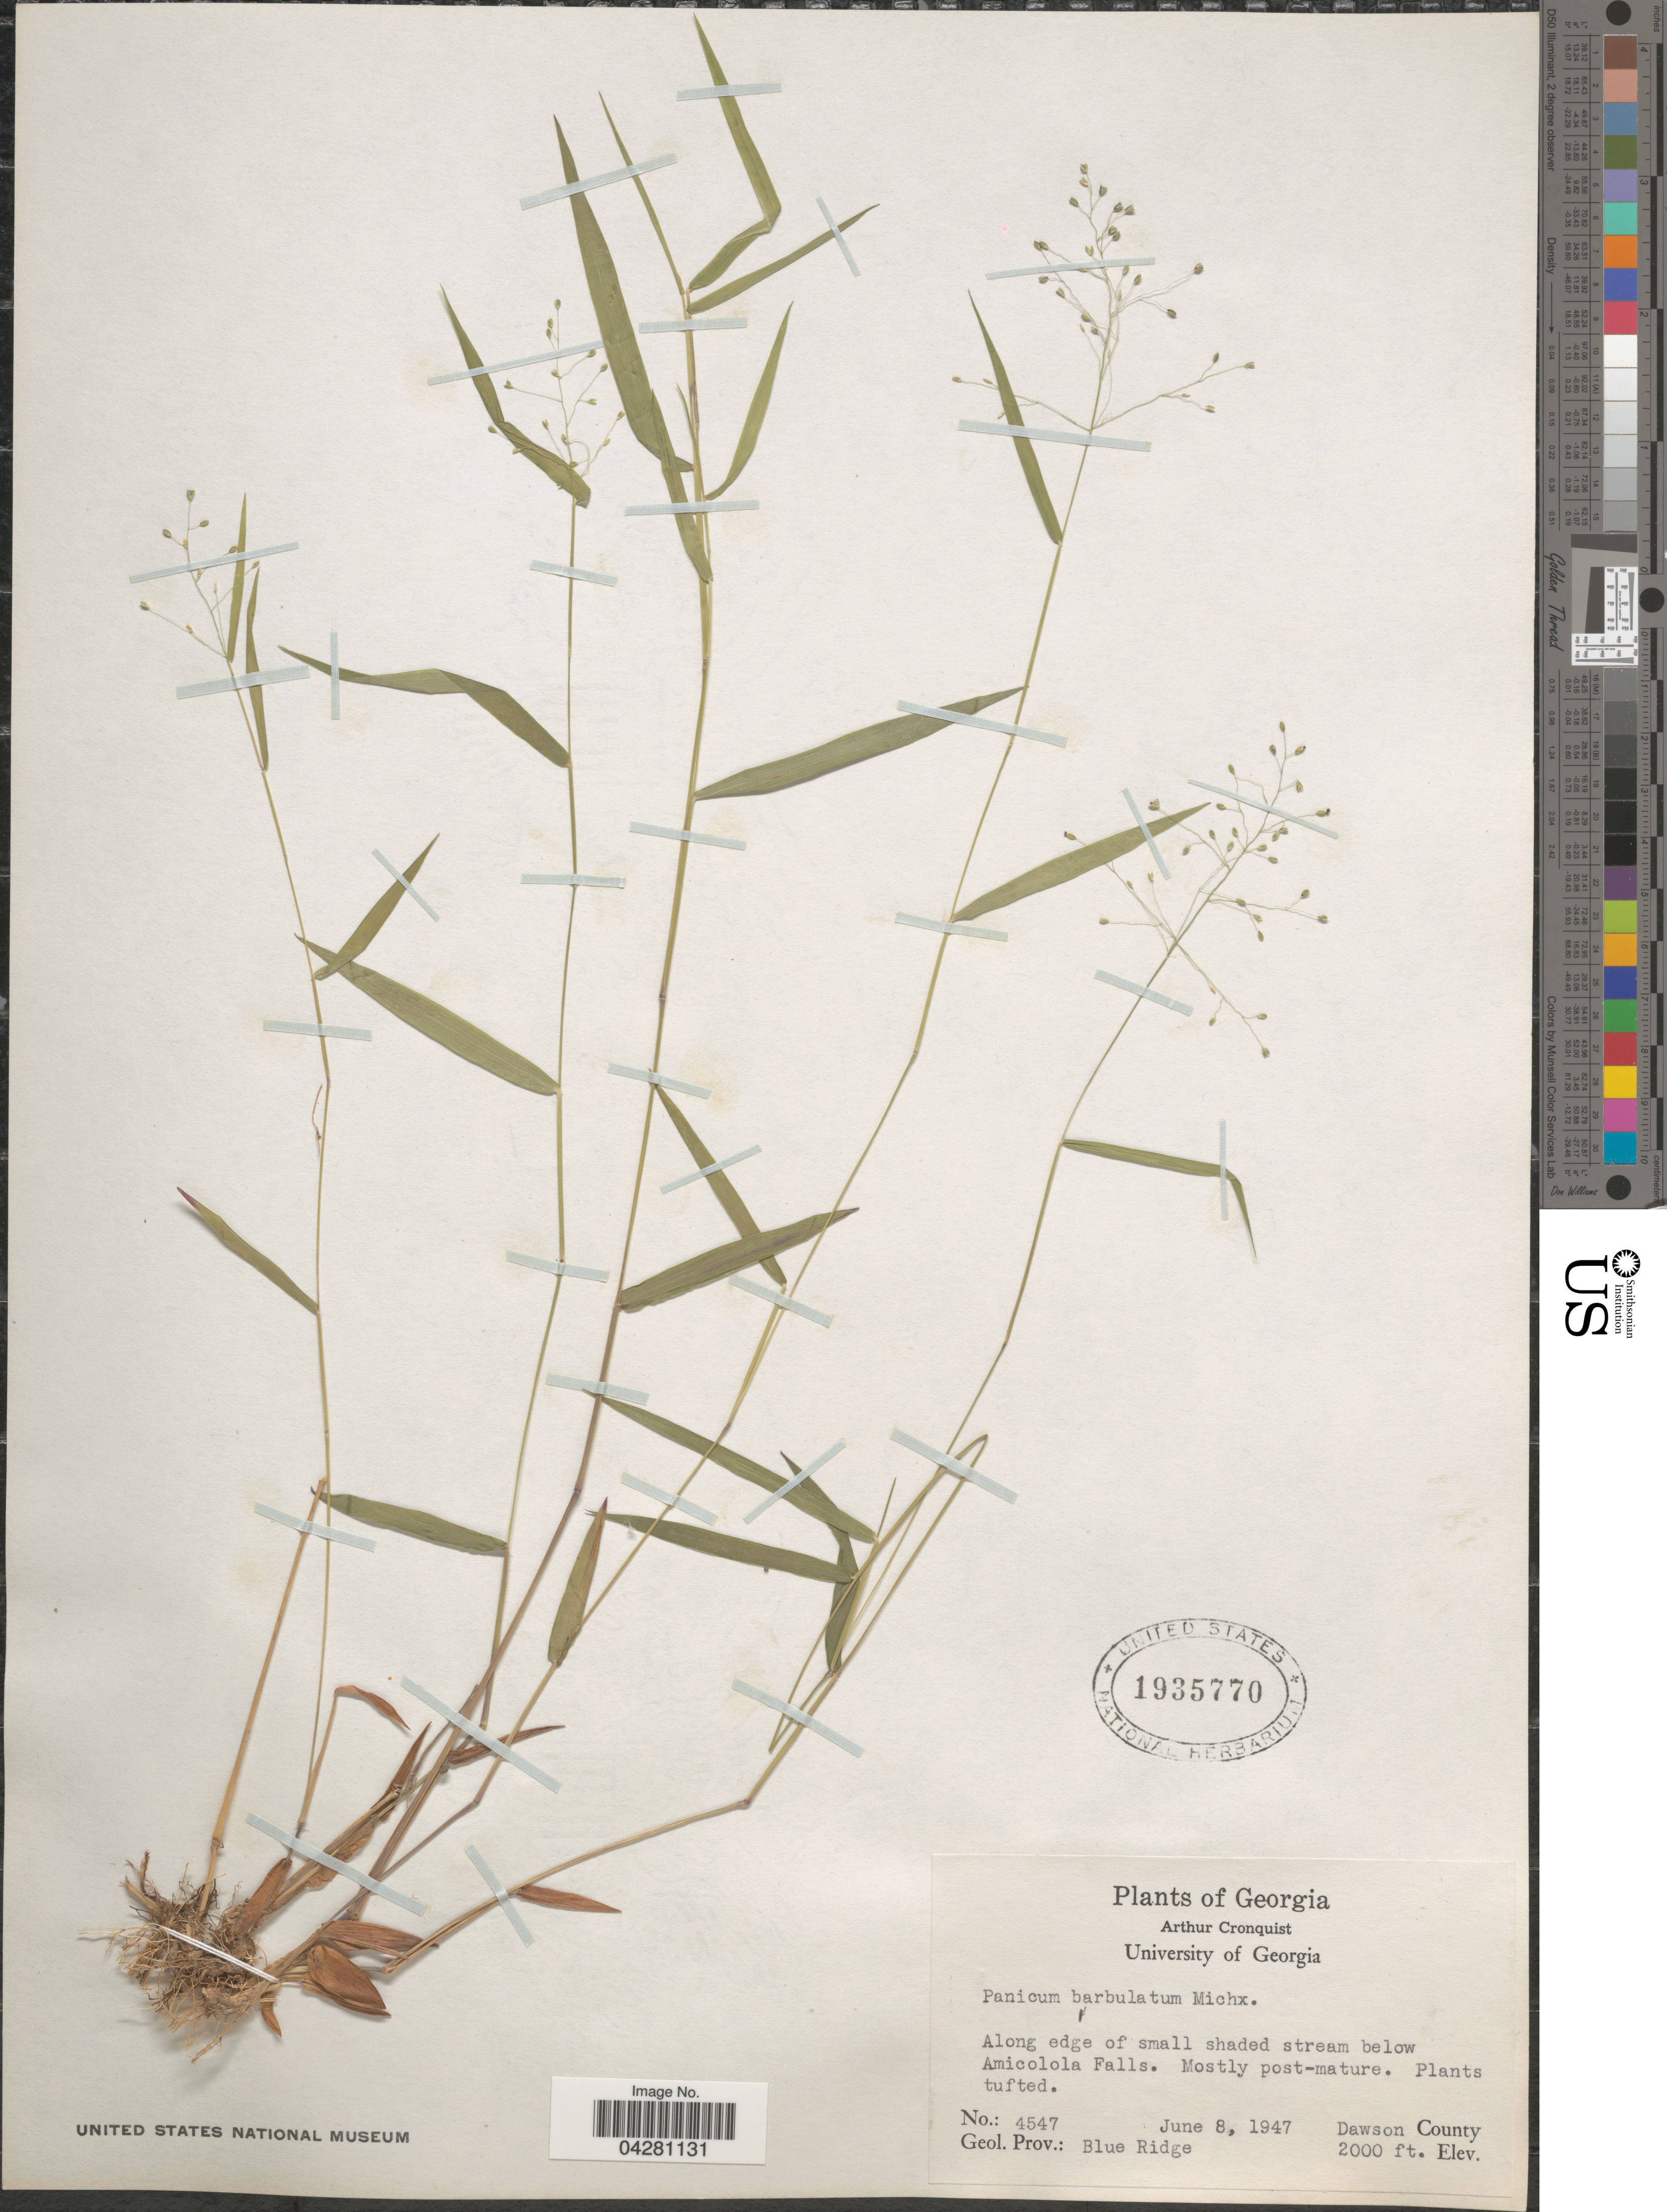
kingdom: Plantae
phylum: Tracheophyta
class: Liliopsida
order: Poales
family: Poaceae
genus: Dichanthelium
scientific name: Dichanthelium dichotomum var. dichotomum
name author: (L.) Gould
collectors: A. J. Cronquist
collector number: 4547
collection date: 1947-06-08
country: United States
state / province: Georgia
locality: Along edge of small shaded stream below Amicolola Falls. Dawson County. Geol. Prov.: Blue Ridge.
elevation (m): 610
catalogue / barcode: US 1935770